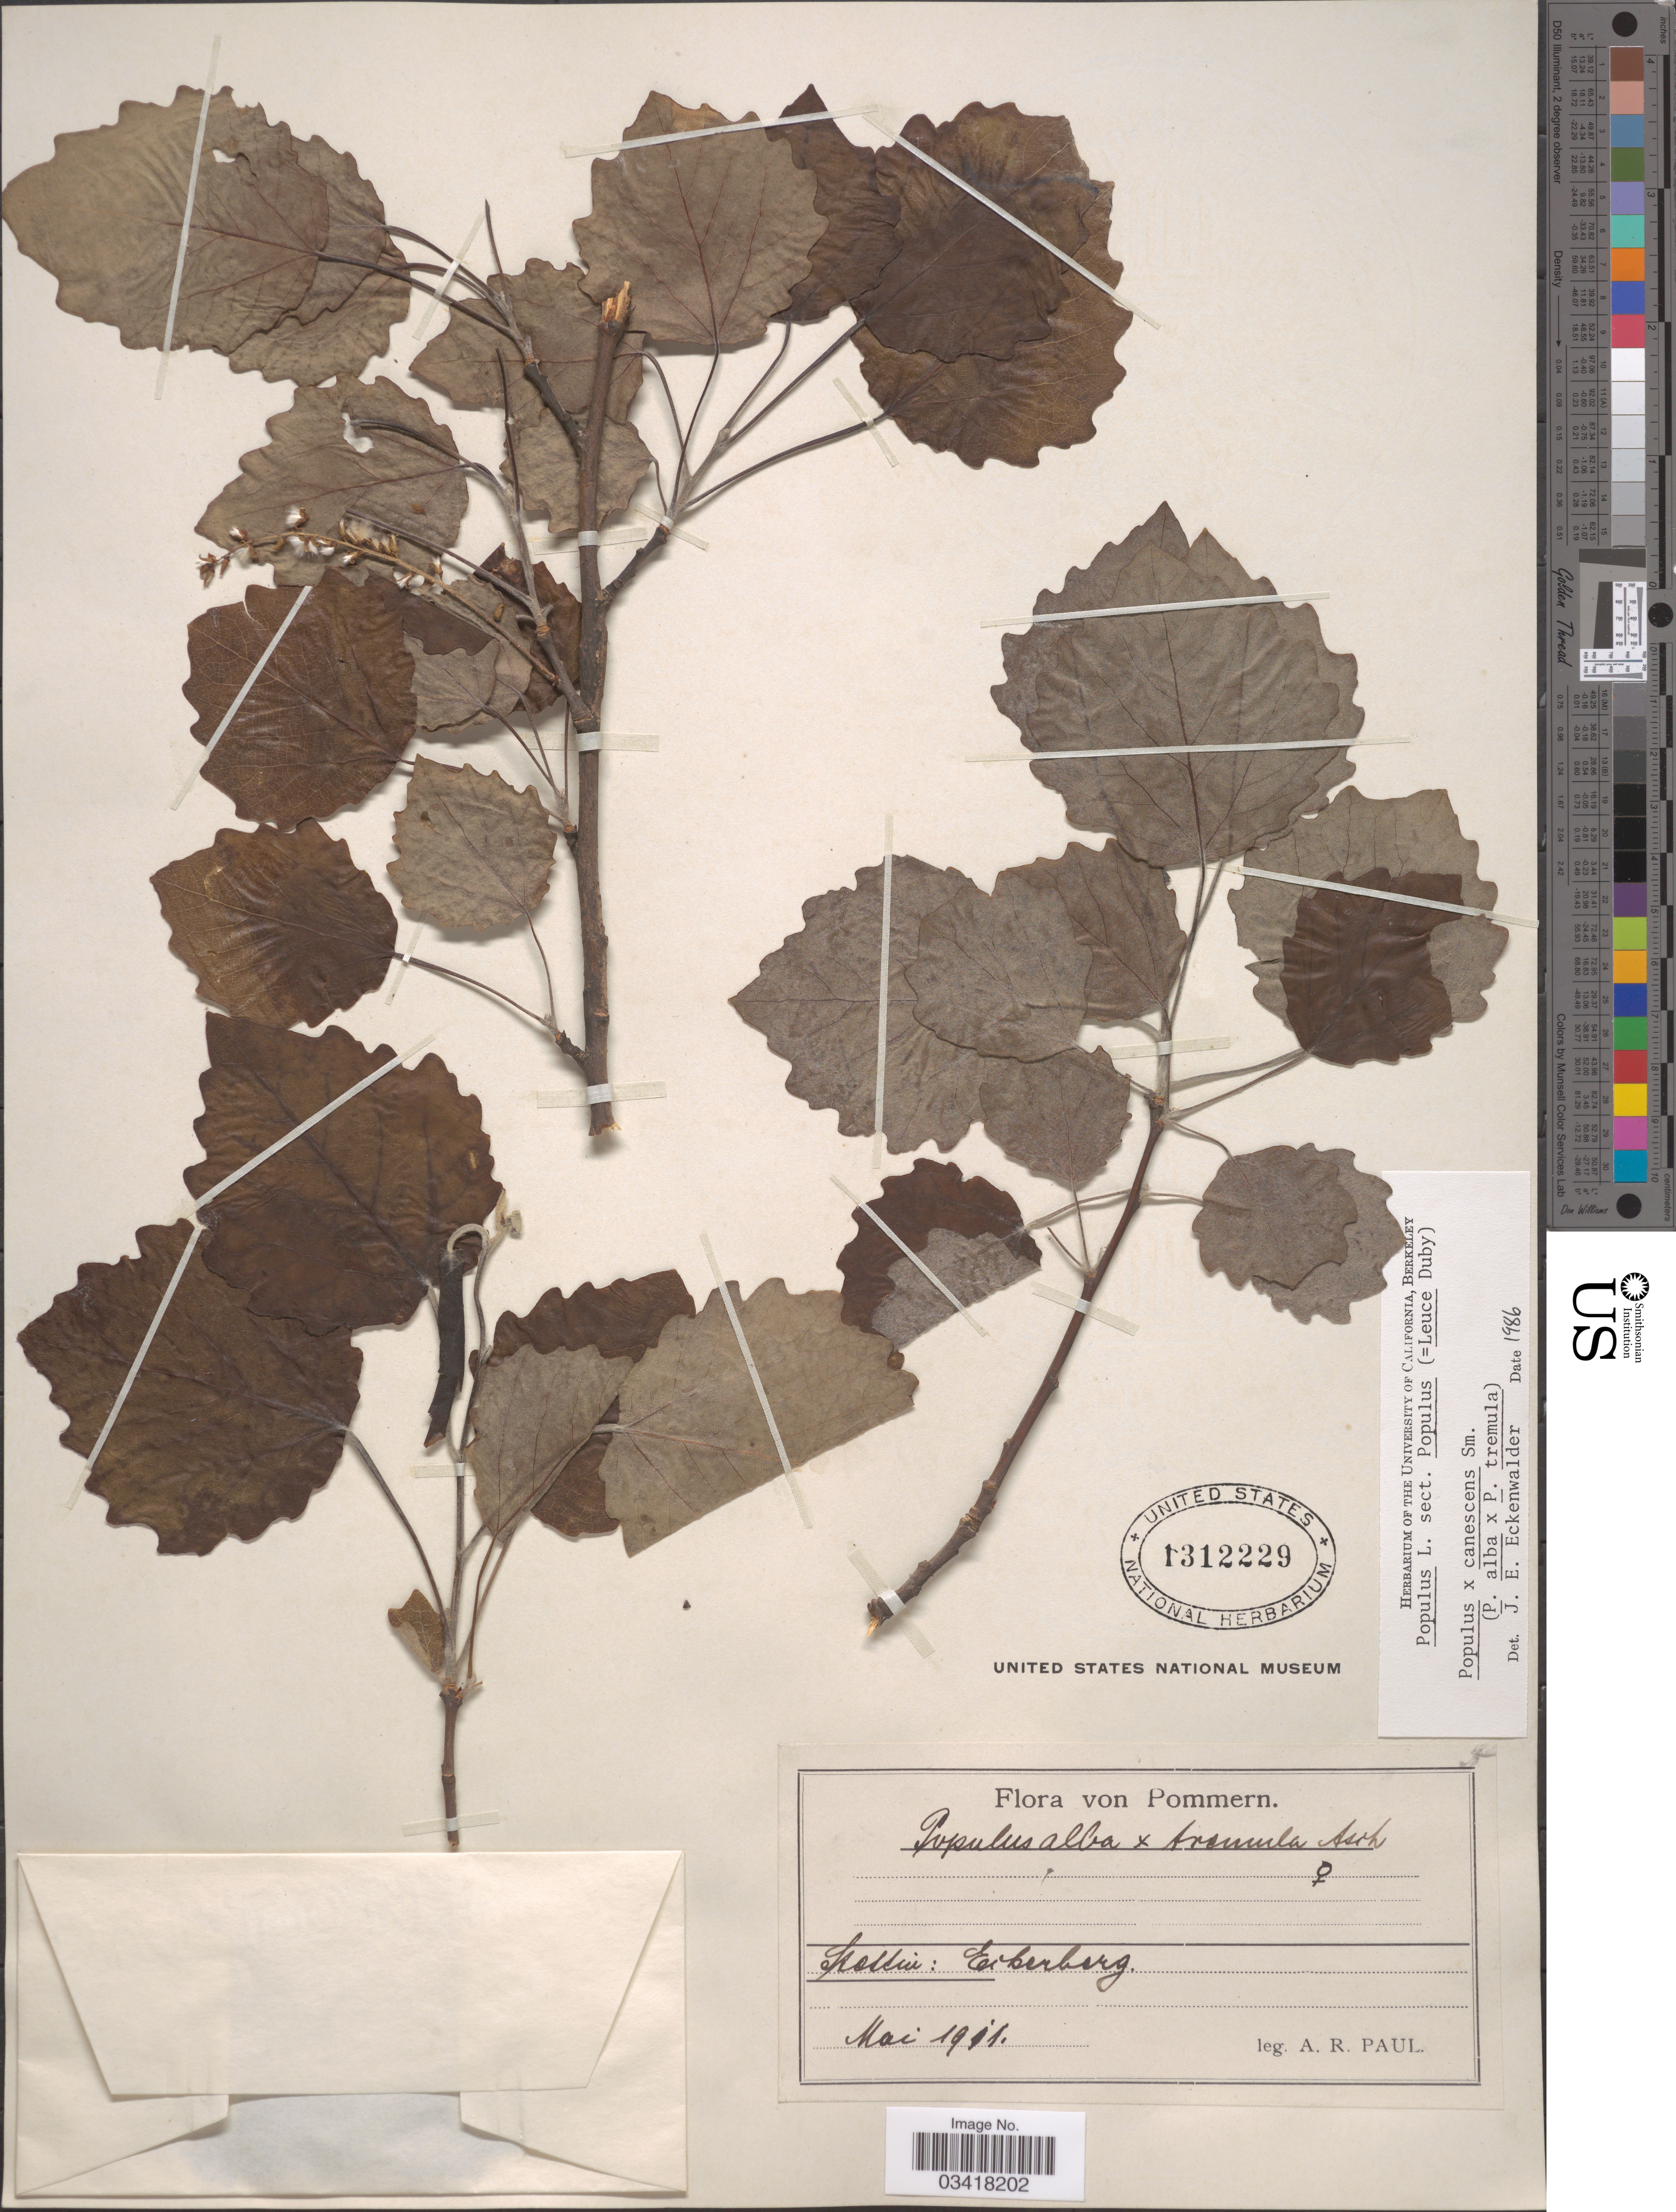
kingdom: Plantae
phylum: Tracheophyta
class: Magnoliopsida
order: Malpighiales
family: Salicaceae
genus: Populus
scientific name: Populus x canescens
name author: (Aiton) Sm.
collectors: A. Paul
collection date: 1911-05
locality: Pommern. Skassim [interpreted]: Eckerberg [interpreted].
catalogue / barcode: US 1312229